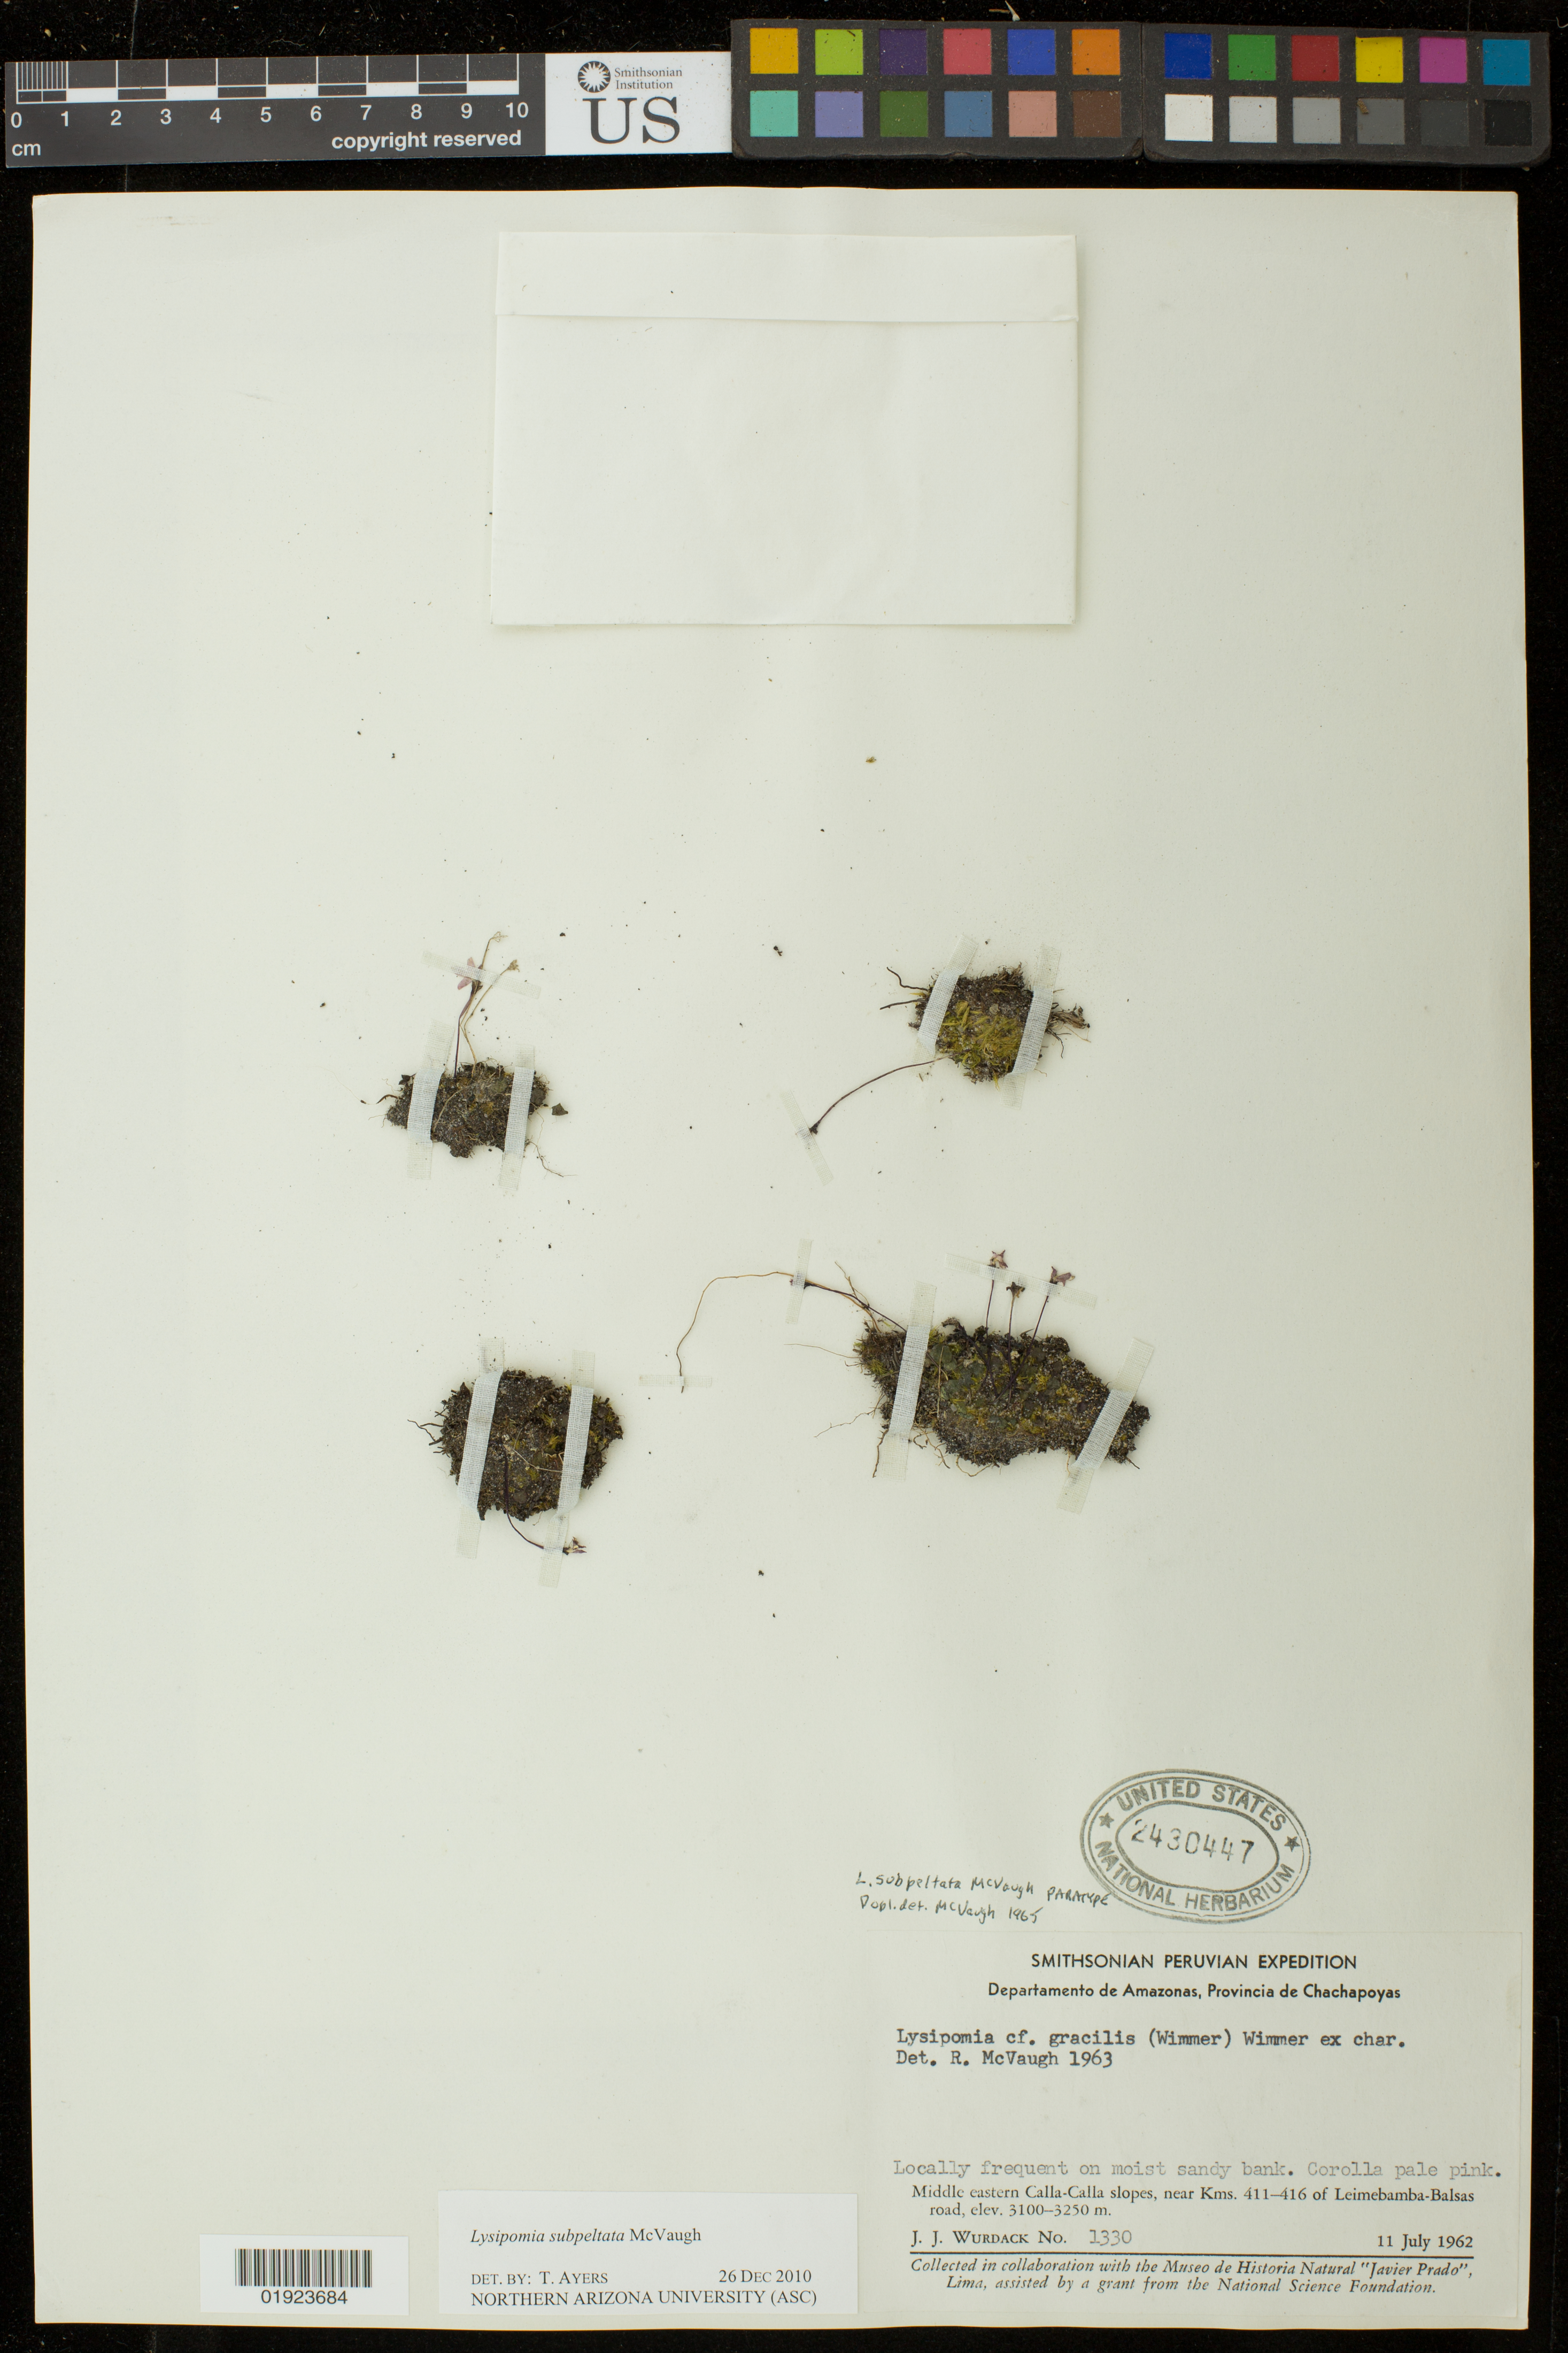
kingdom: Plantae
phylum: Tracheophyta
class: Magnoliopsida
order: Asterales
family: Campanulaceae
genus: Lysipomia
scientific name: Lysipomia subpeltata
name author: McVaugh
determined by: Ayers, T.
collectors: J. J. Wurdack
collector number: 1330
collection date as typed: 11 July 1962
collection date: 1962-07-11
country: Peru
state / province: Amazonas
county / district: Chachapoyas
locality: Middle eastern Calla-Calla slopes, near Kms. 411-416 of leimebamba-Balsas road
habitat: locally frequent on moist sandy bank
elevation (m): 3100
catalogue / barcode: US 2430447